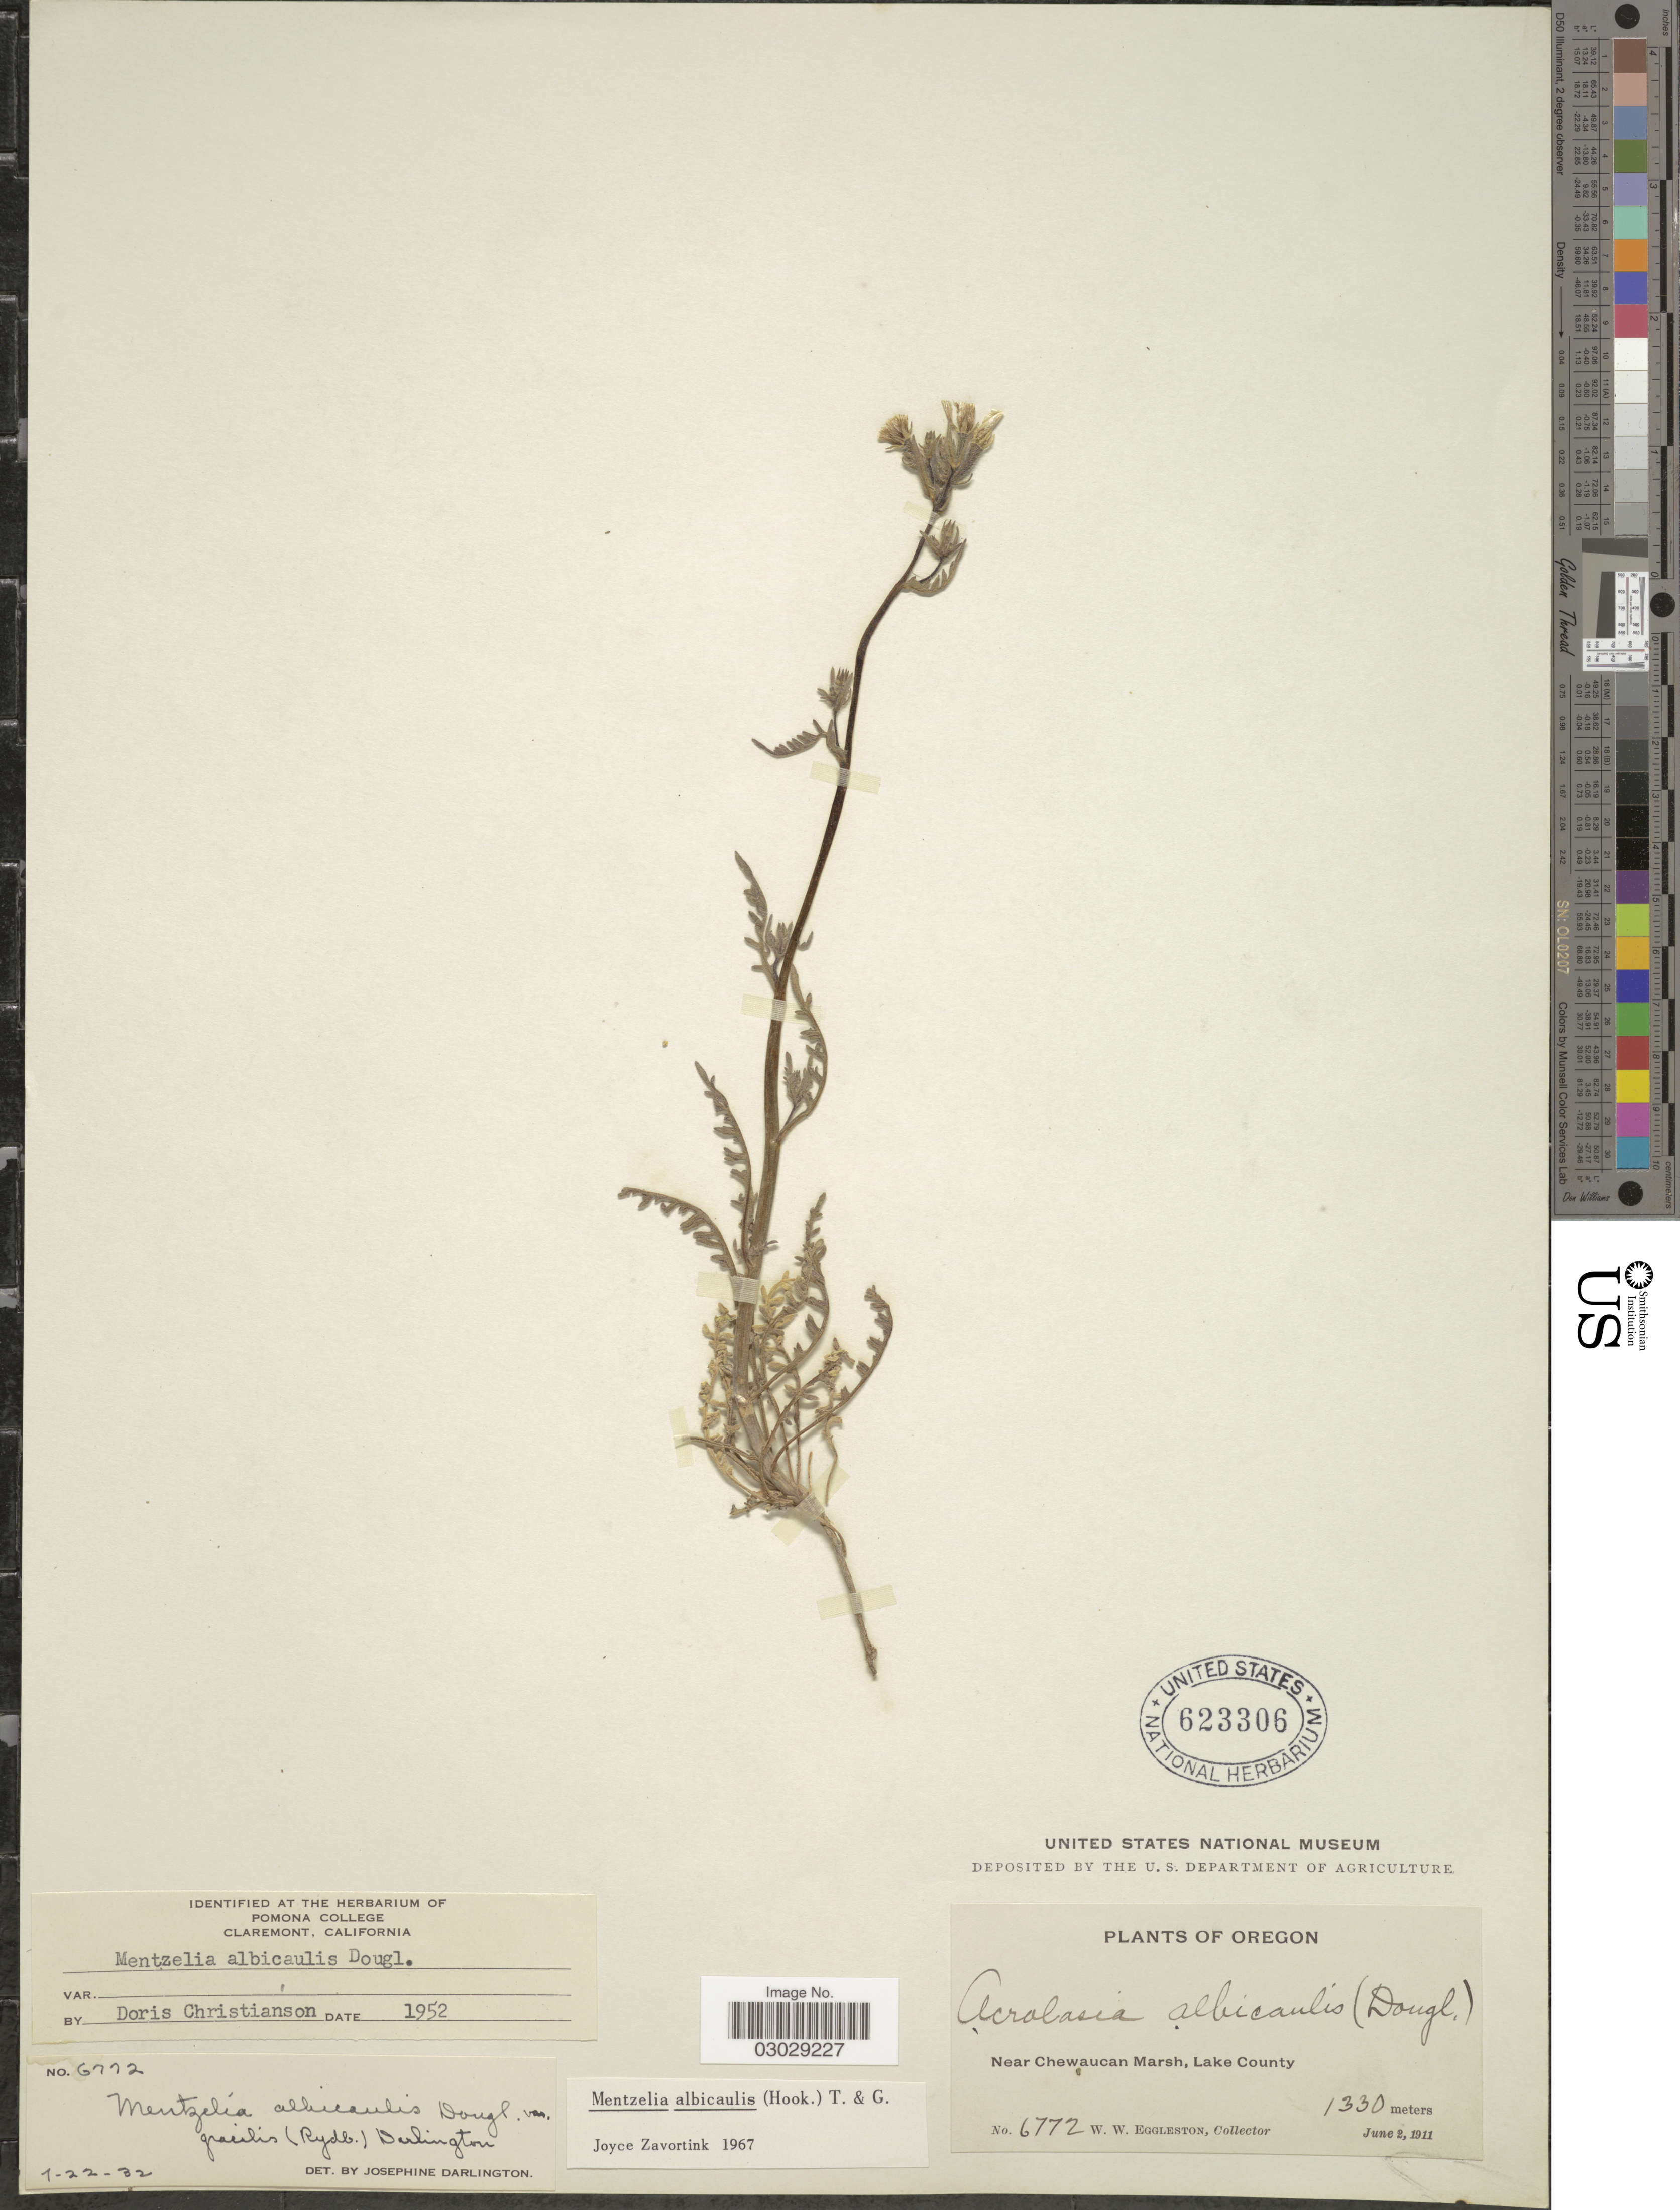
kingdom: Plantae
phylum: Tracheophyta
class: Magnoliopsida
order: Cornales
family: Loasaceae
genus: Mentzelia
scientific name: Mentzelia albicaulis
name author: (Douglas ex Hook.) Douglas ex Torr. & A. Gray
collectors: W. W. Eggleston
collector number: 6772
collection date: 1911-06-02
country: United States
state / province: Oregon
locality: Near Chewaucan Marsh, Lake County.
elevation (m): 1330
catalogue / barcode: US 623306